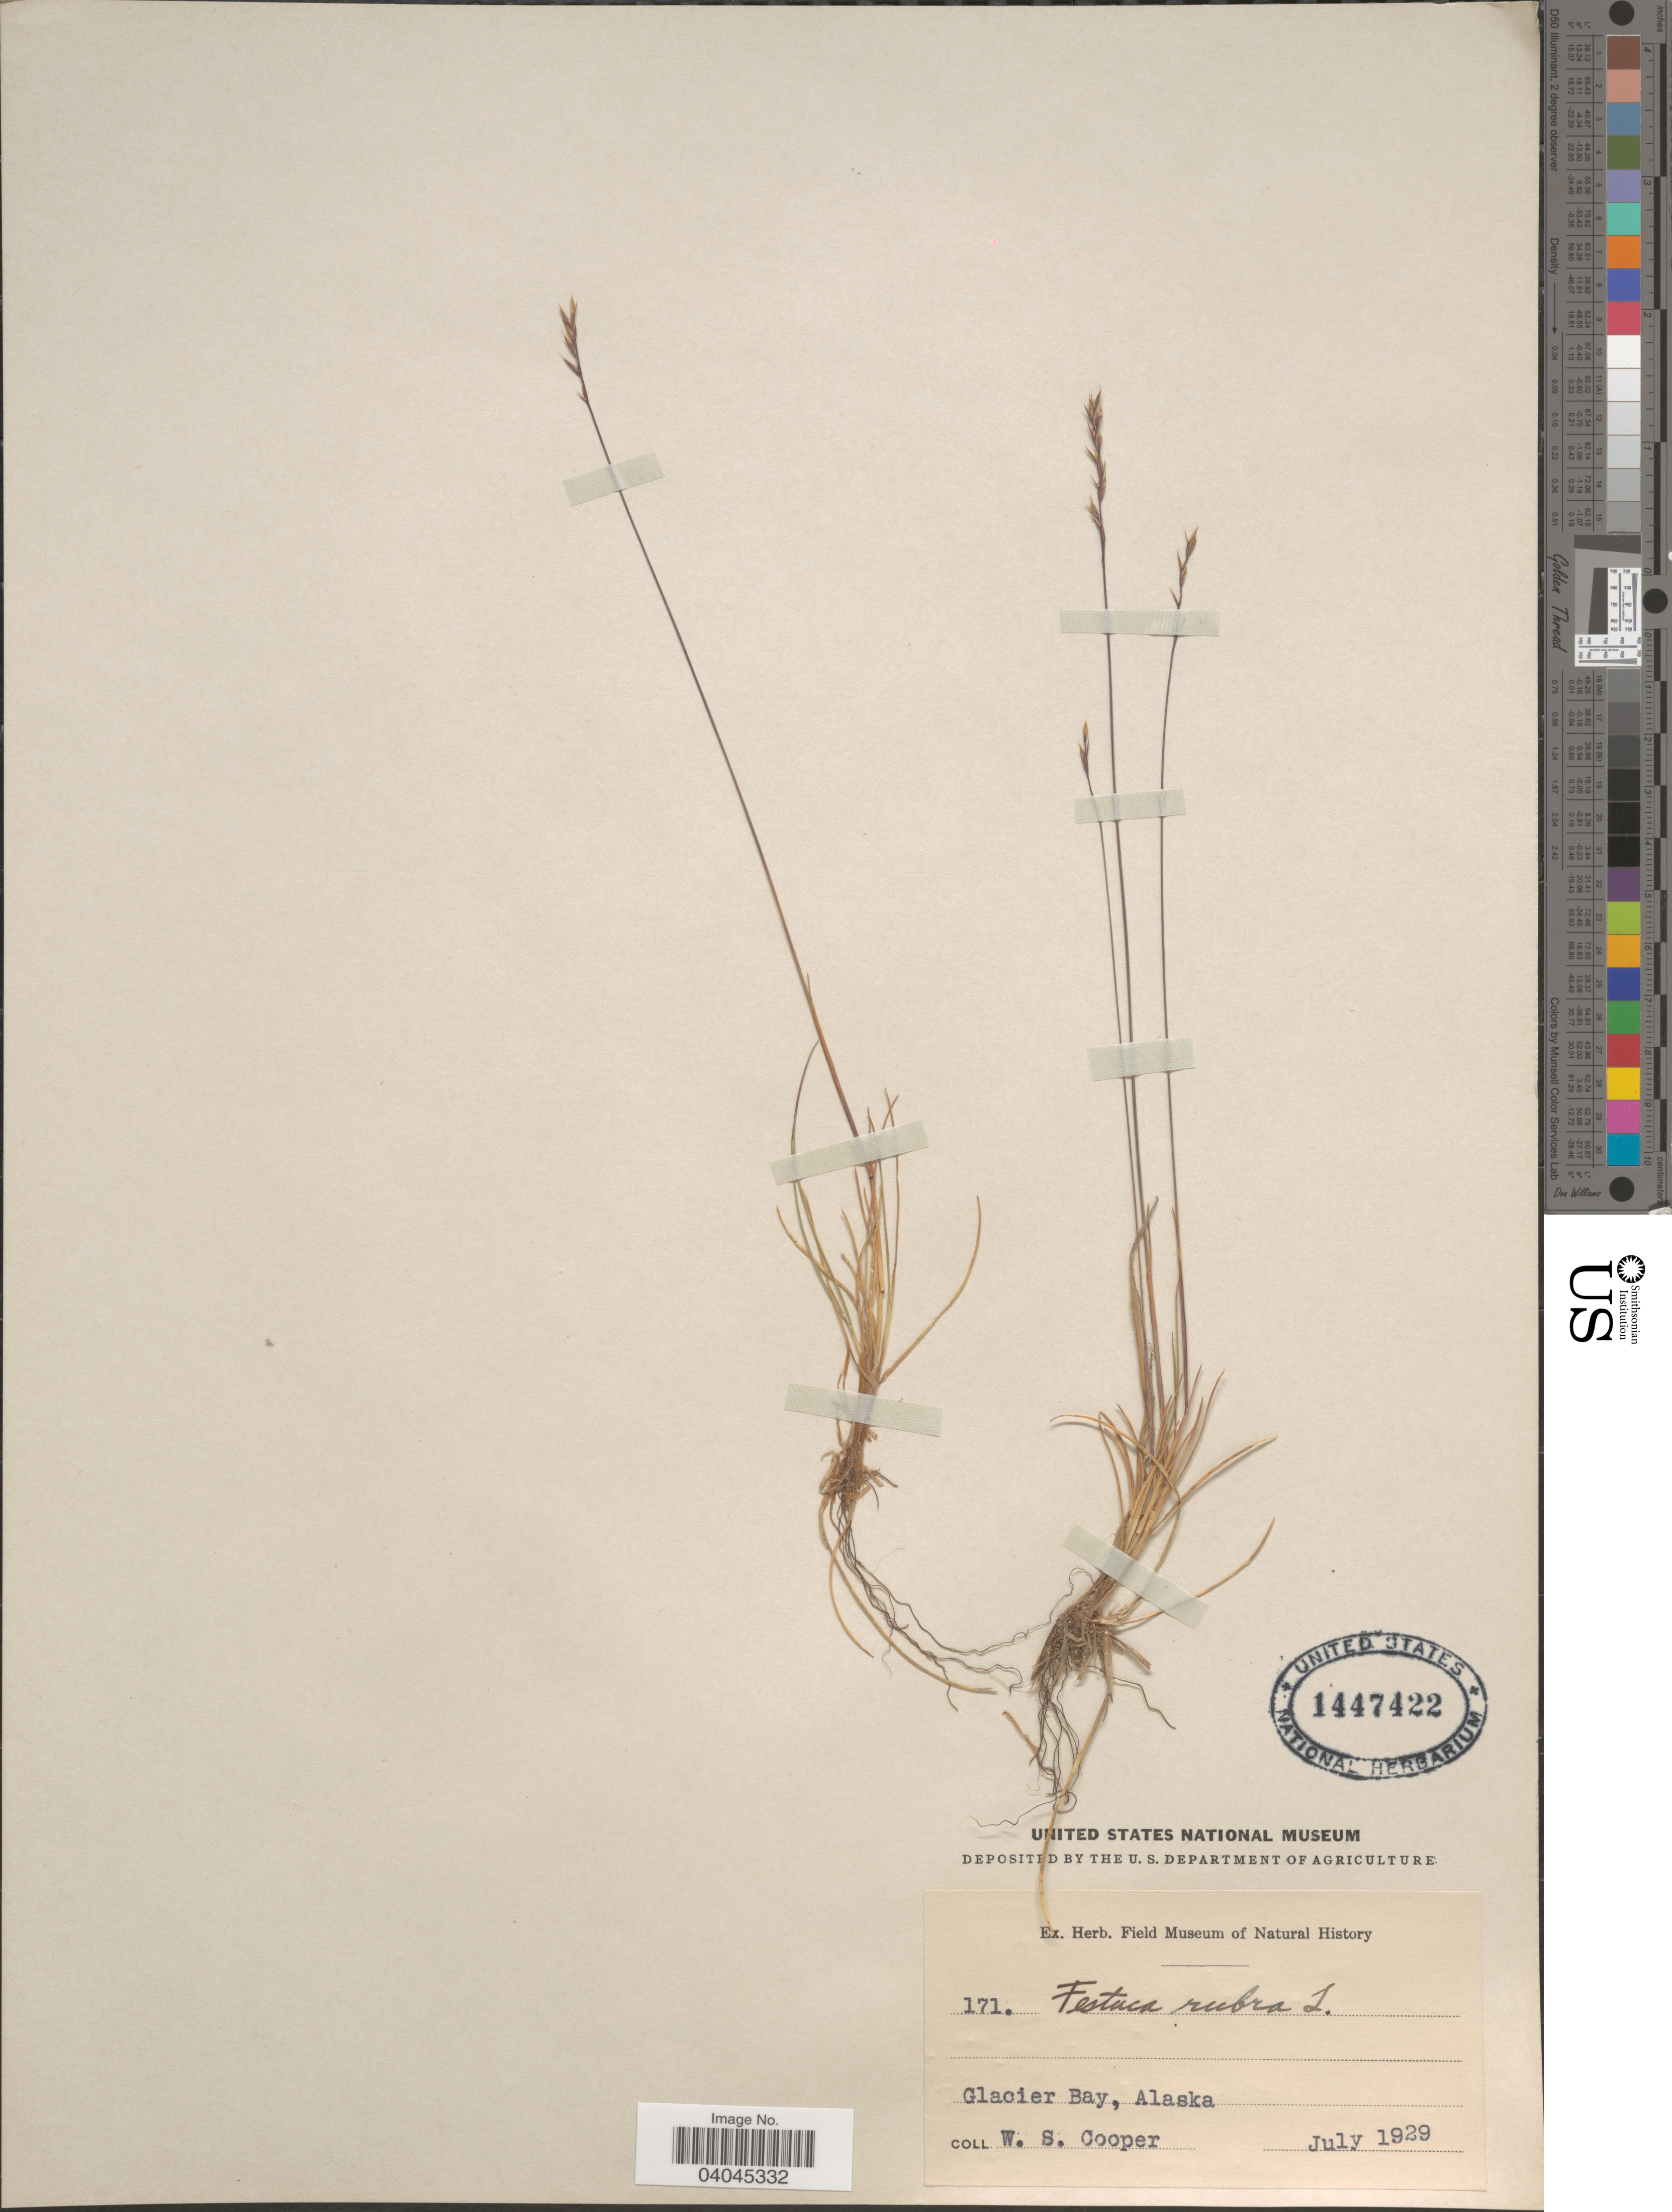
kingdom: Plantae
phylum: Tracheophyta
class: Liliopsida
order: Poales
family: Poaceae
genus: Festuca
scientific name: Festuca rubra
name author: L.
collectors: W. Cooper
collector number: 171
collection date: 1929-07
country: United States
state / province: Alaska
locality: Glacier Bay.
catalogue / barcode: US 1447422